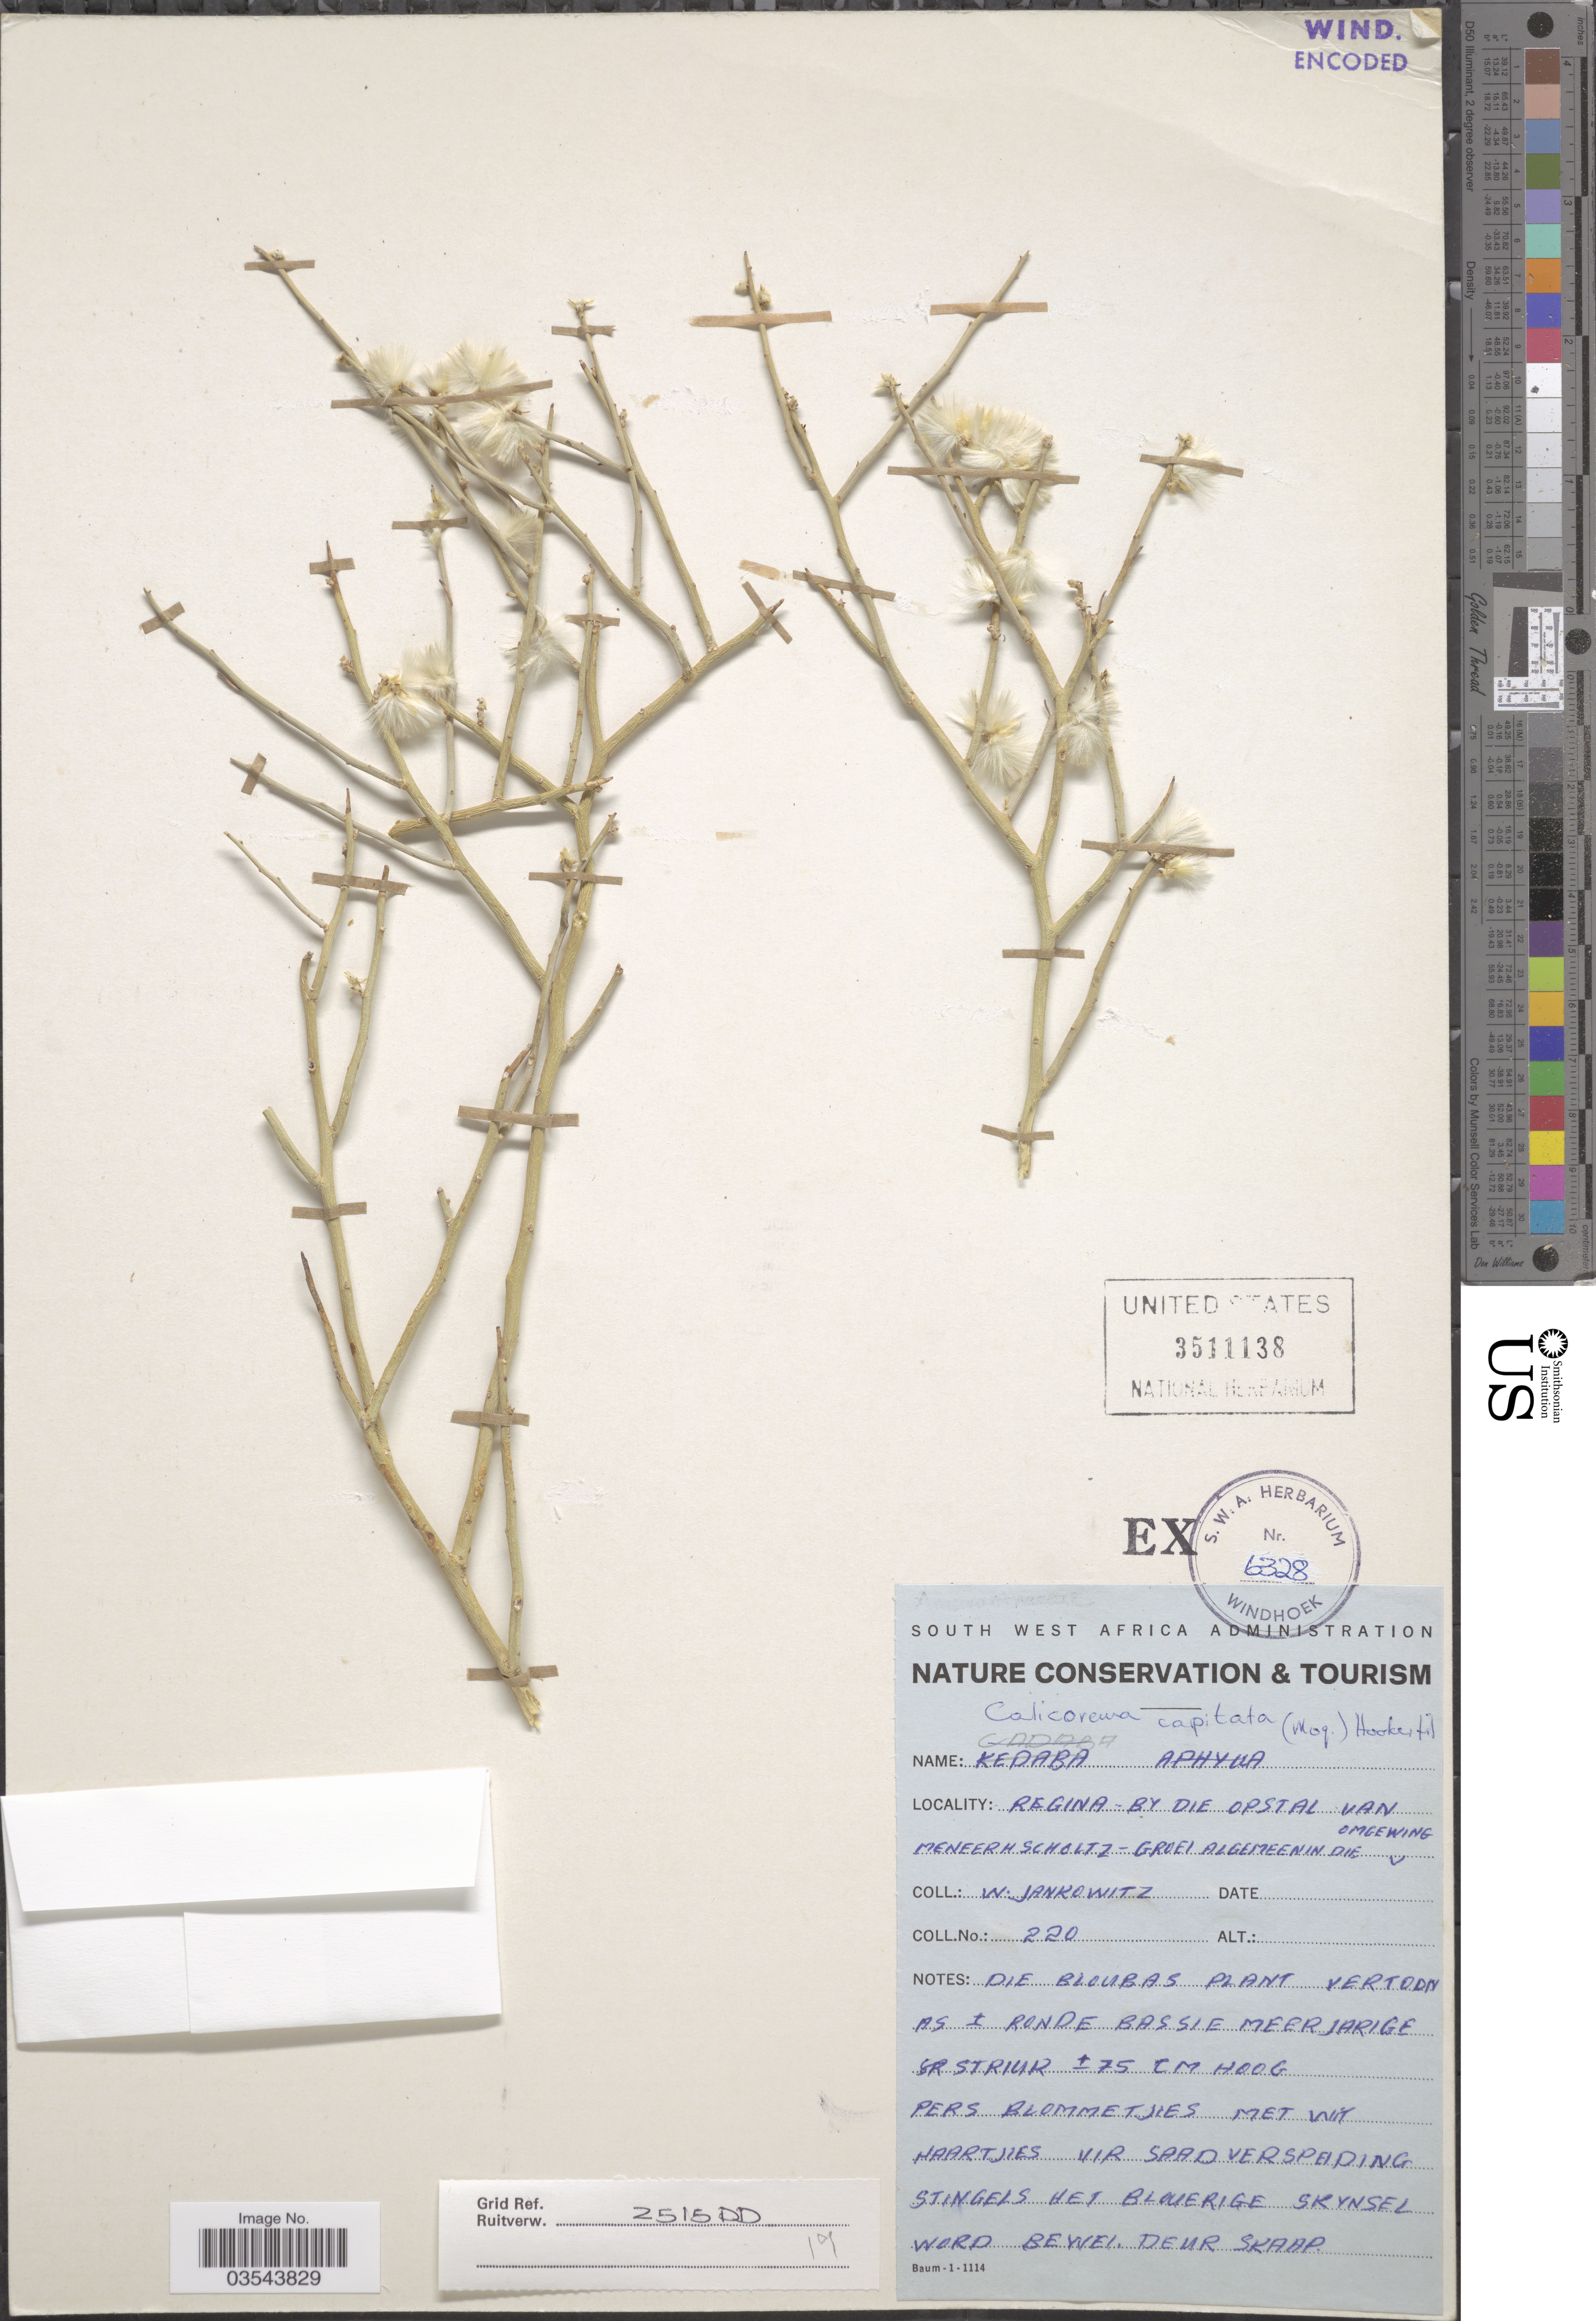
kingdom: Plantae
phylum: Tracheophyta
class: Magnoliopsida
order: Caryophyllales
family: Amaranthaceae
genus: Calicorema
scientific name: Calicorema capitata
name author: (Moq.) Hook. f.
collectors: W. Jankowitz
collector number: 220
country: Namibia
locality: South West Africa Administration. Regina by die Opstal van Meneer Scholtz - Groei algemeen die omgeving.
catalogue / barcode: US 3511138